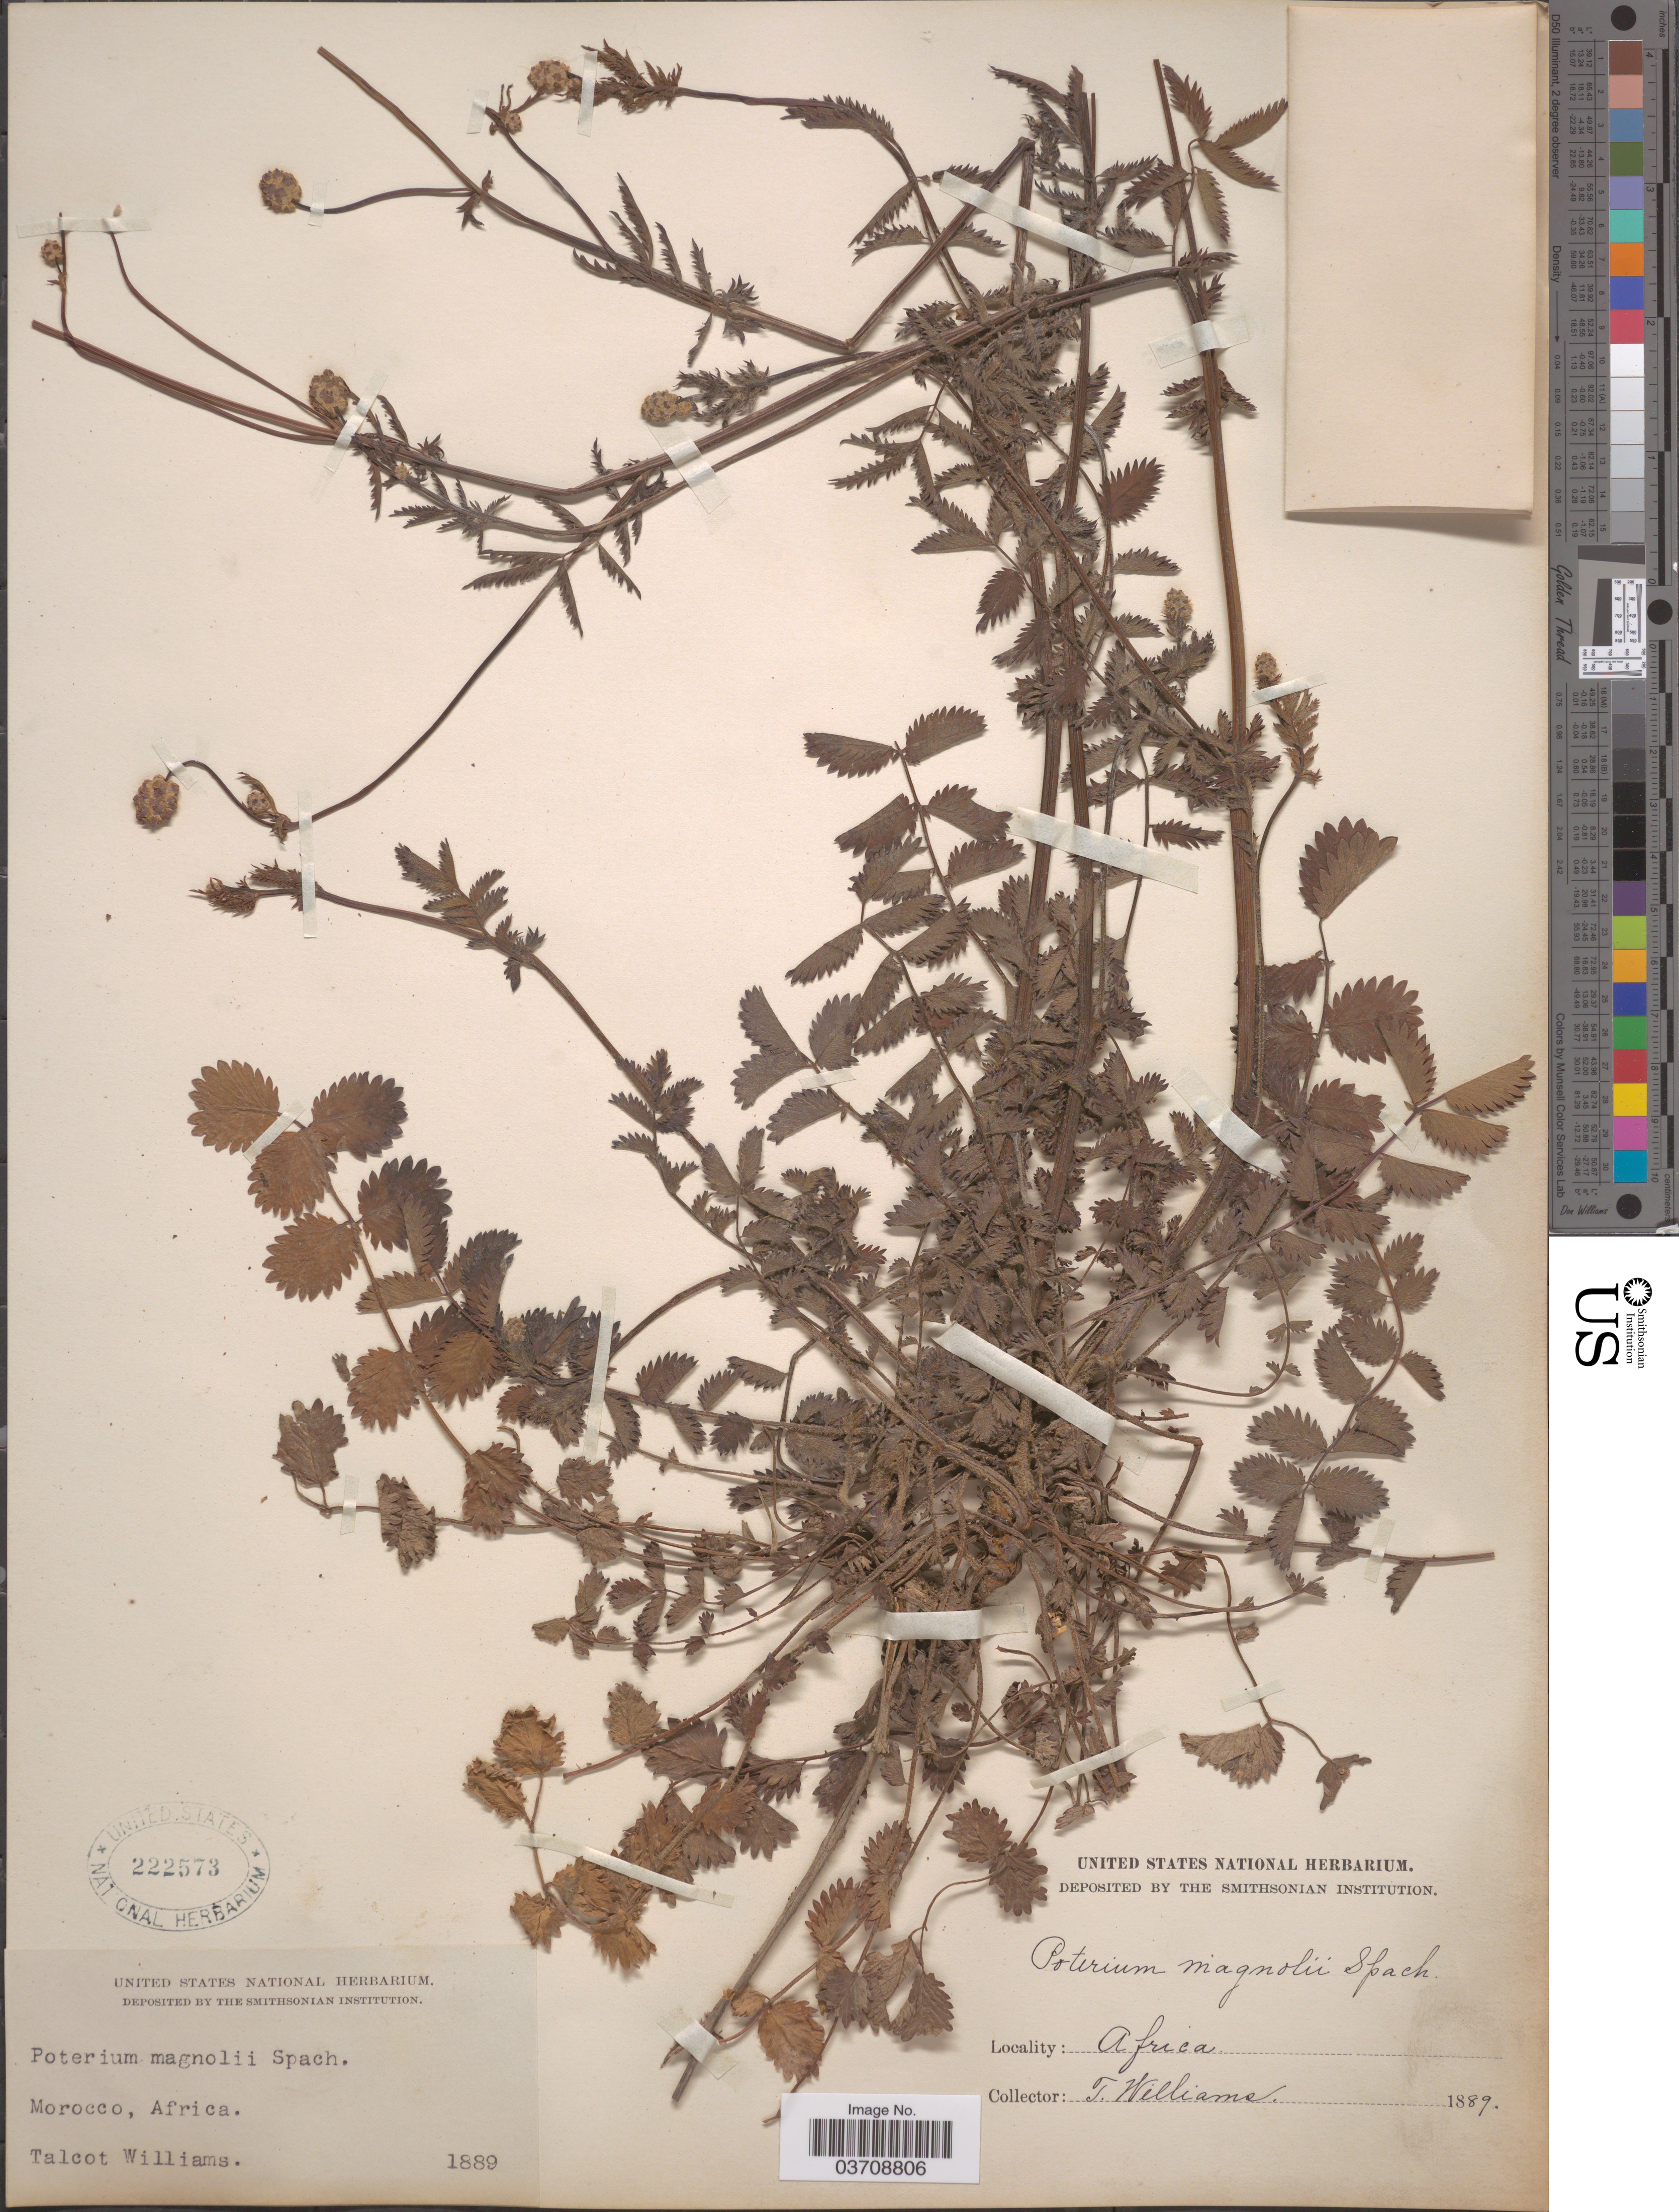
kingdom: Plantae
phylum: Tracheophyta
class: Magnoliopsida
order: Rosales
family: Rosaceae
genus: Sanguisorba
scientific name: Sanguisorba verrucosa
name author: (Link ex G. Don) Ces.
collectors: T. Williams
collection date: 1889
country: Morocco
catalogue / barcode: US 222573